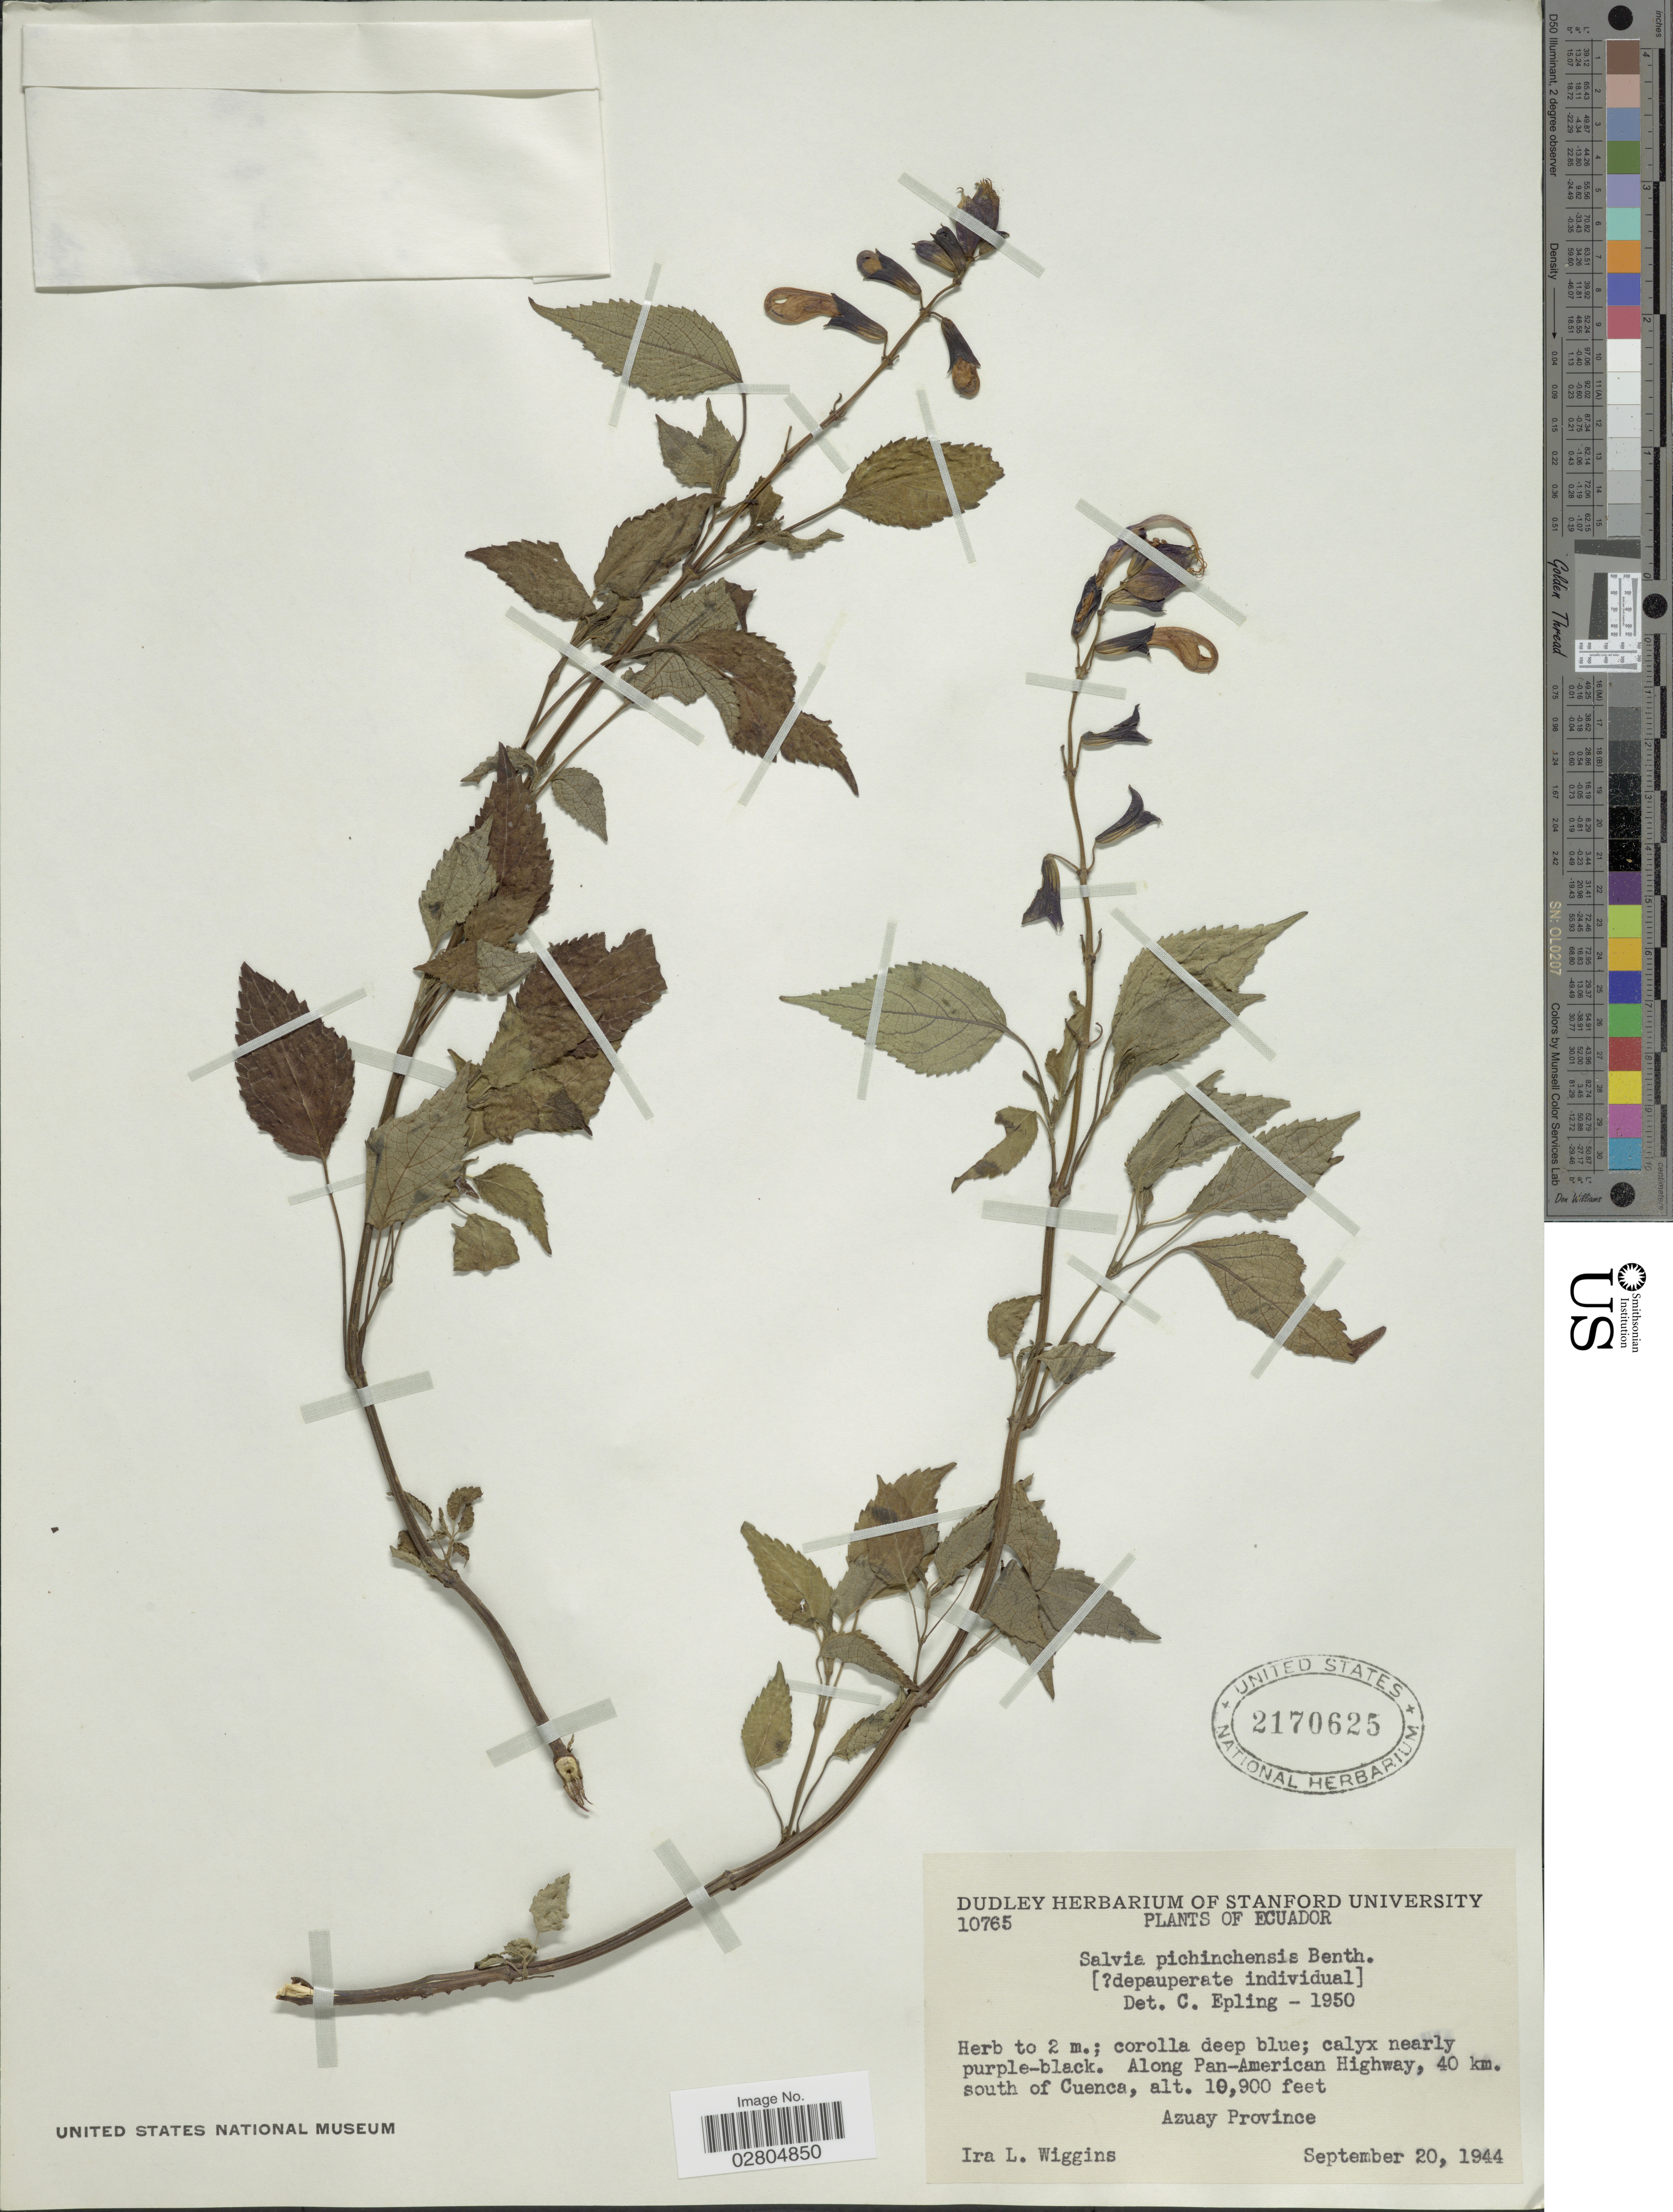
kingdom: Plantae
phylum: Tracheophyta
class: Magnoliopsida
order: Lamiales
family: Lamiaceae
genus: Salvia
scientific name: Salvia pichinchensis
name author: Benth.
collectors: I. L. Wiggins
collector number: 10765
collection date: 1944-09-20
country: Ecuador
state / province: Azuay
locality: Along Pan-American Highway, 40 km. south of Cuenca.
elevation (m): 3322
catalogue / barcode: US 2170625